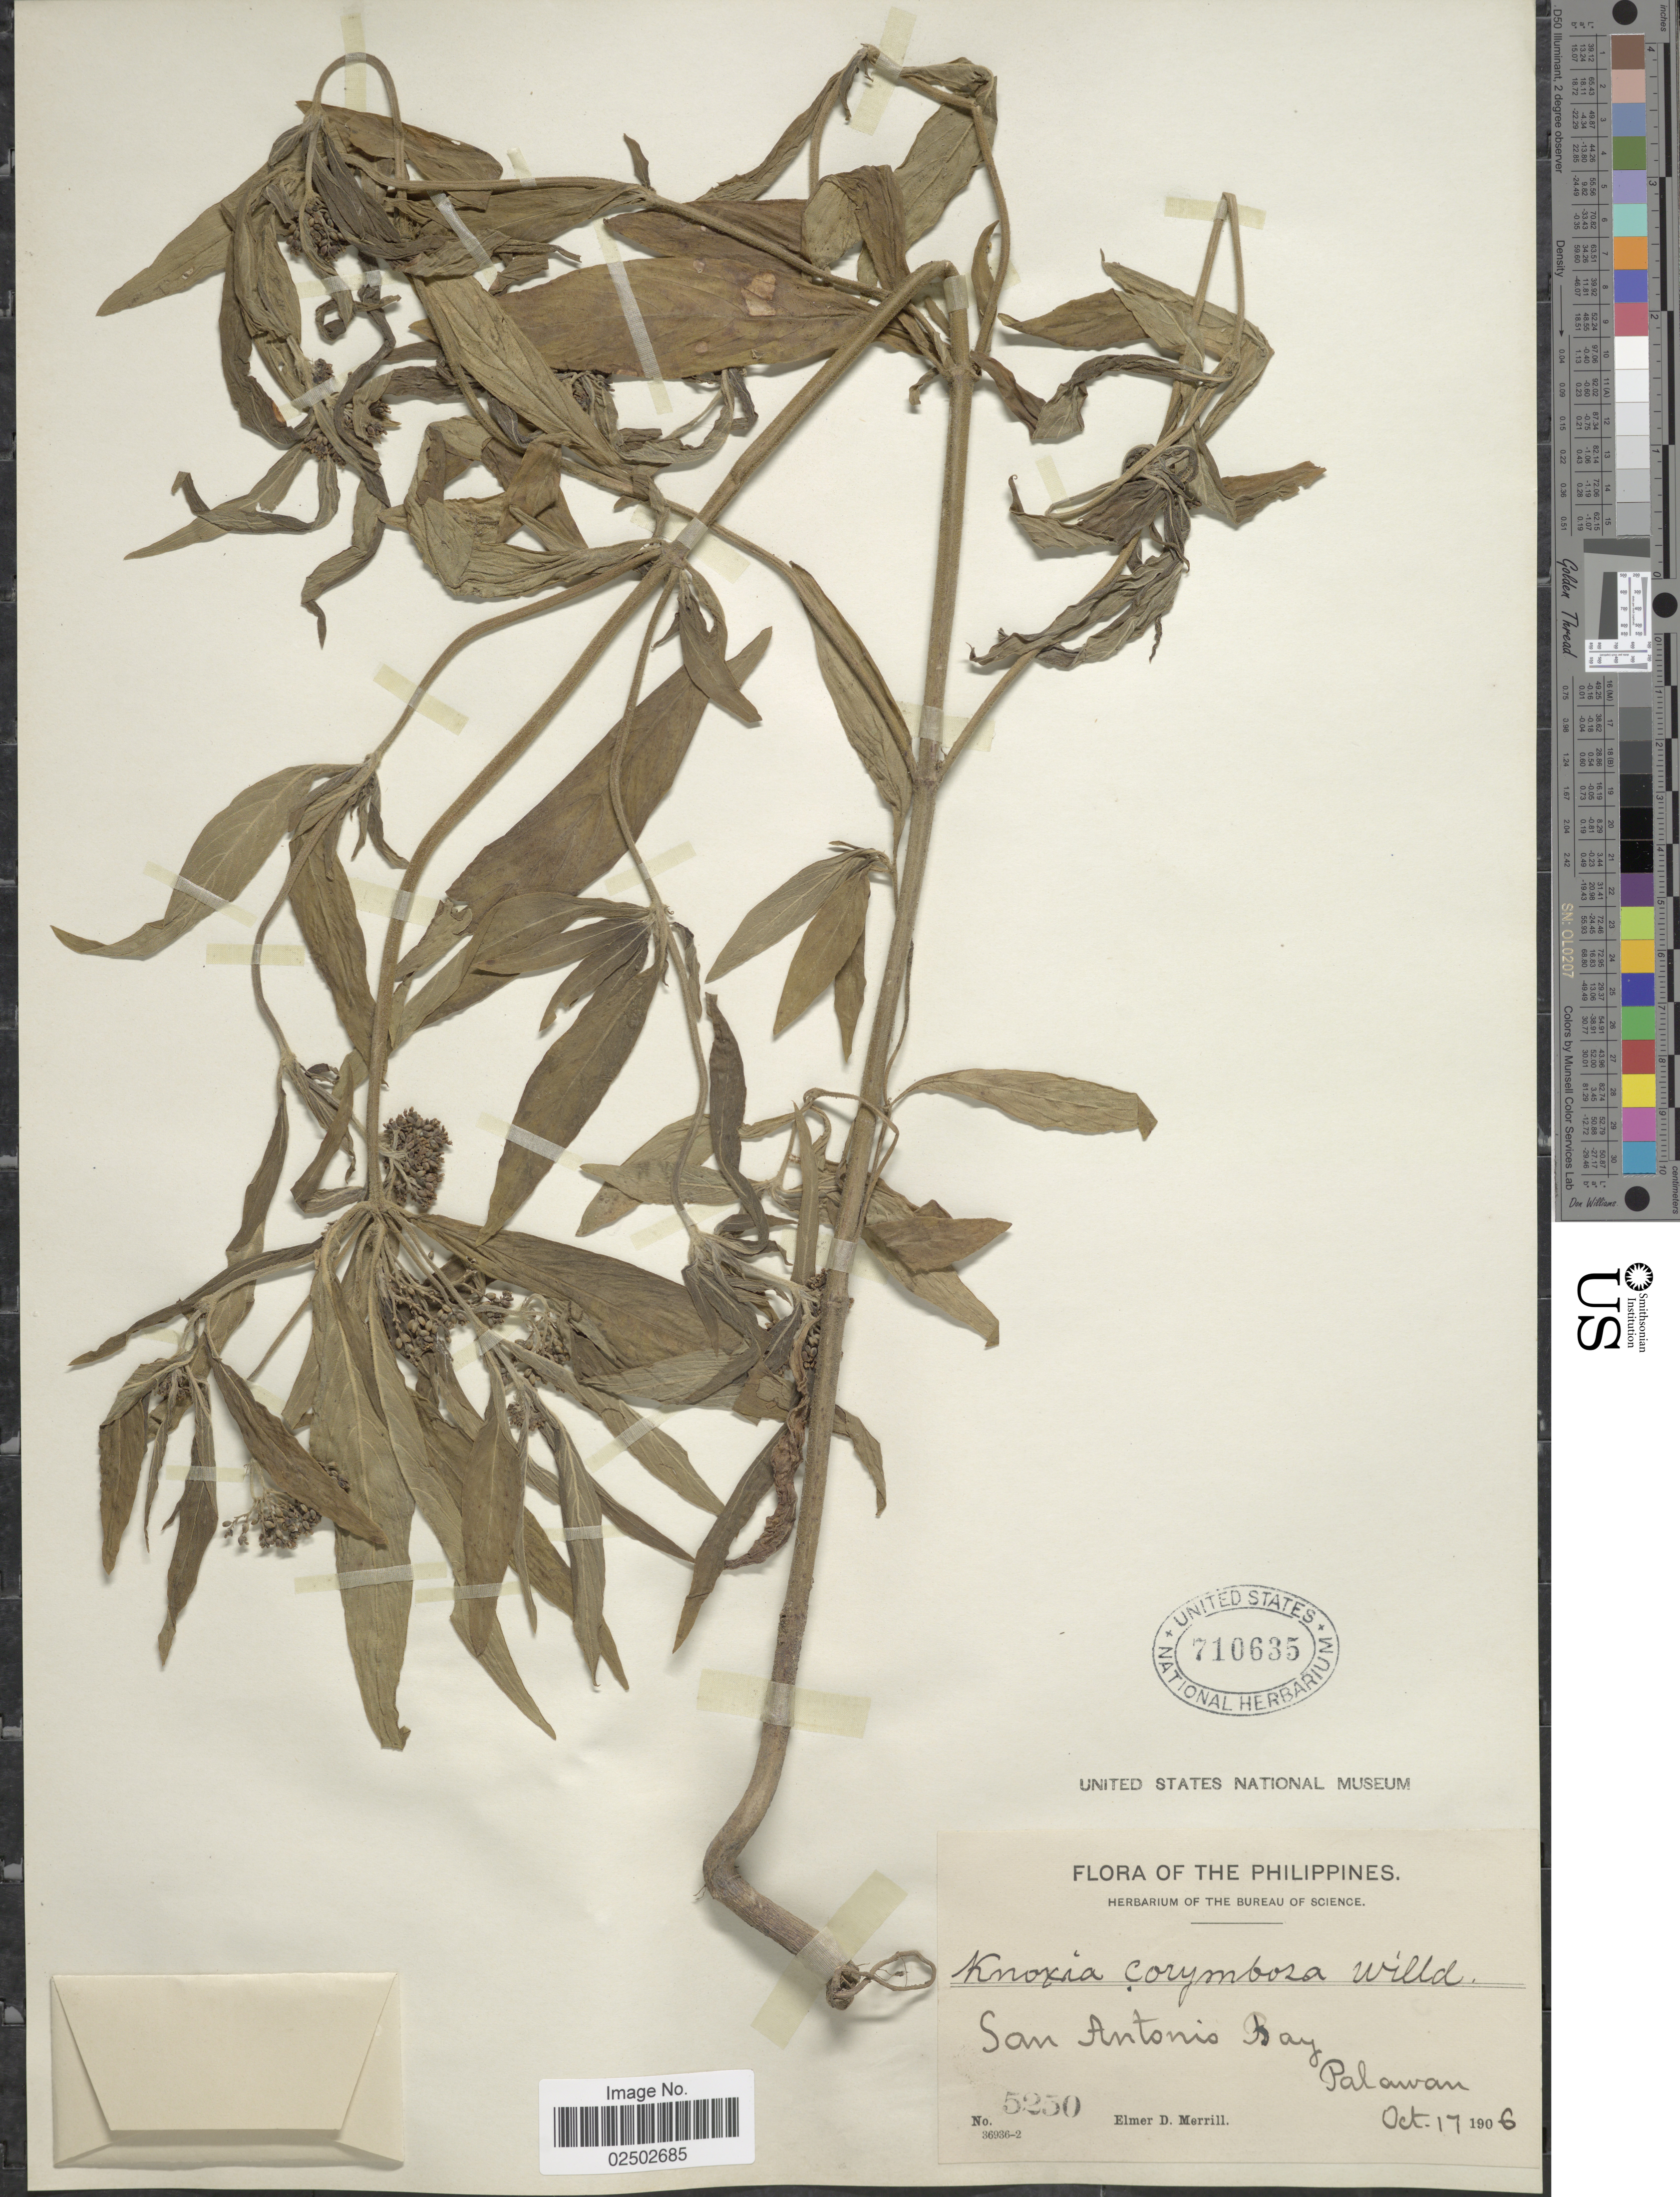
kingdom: Plantae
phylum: Tracheophyta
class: Magnoliopsida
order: Gentianales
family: Rubiaceae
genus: Knoxia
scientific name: Knoxia corymbosa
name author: Willd.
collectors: E. D. Merrill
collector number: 5250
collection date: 1906-10-17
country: Philippines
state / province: Mimaropa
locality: San Antonio Bay, Palawan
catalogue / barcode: US 710635